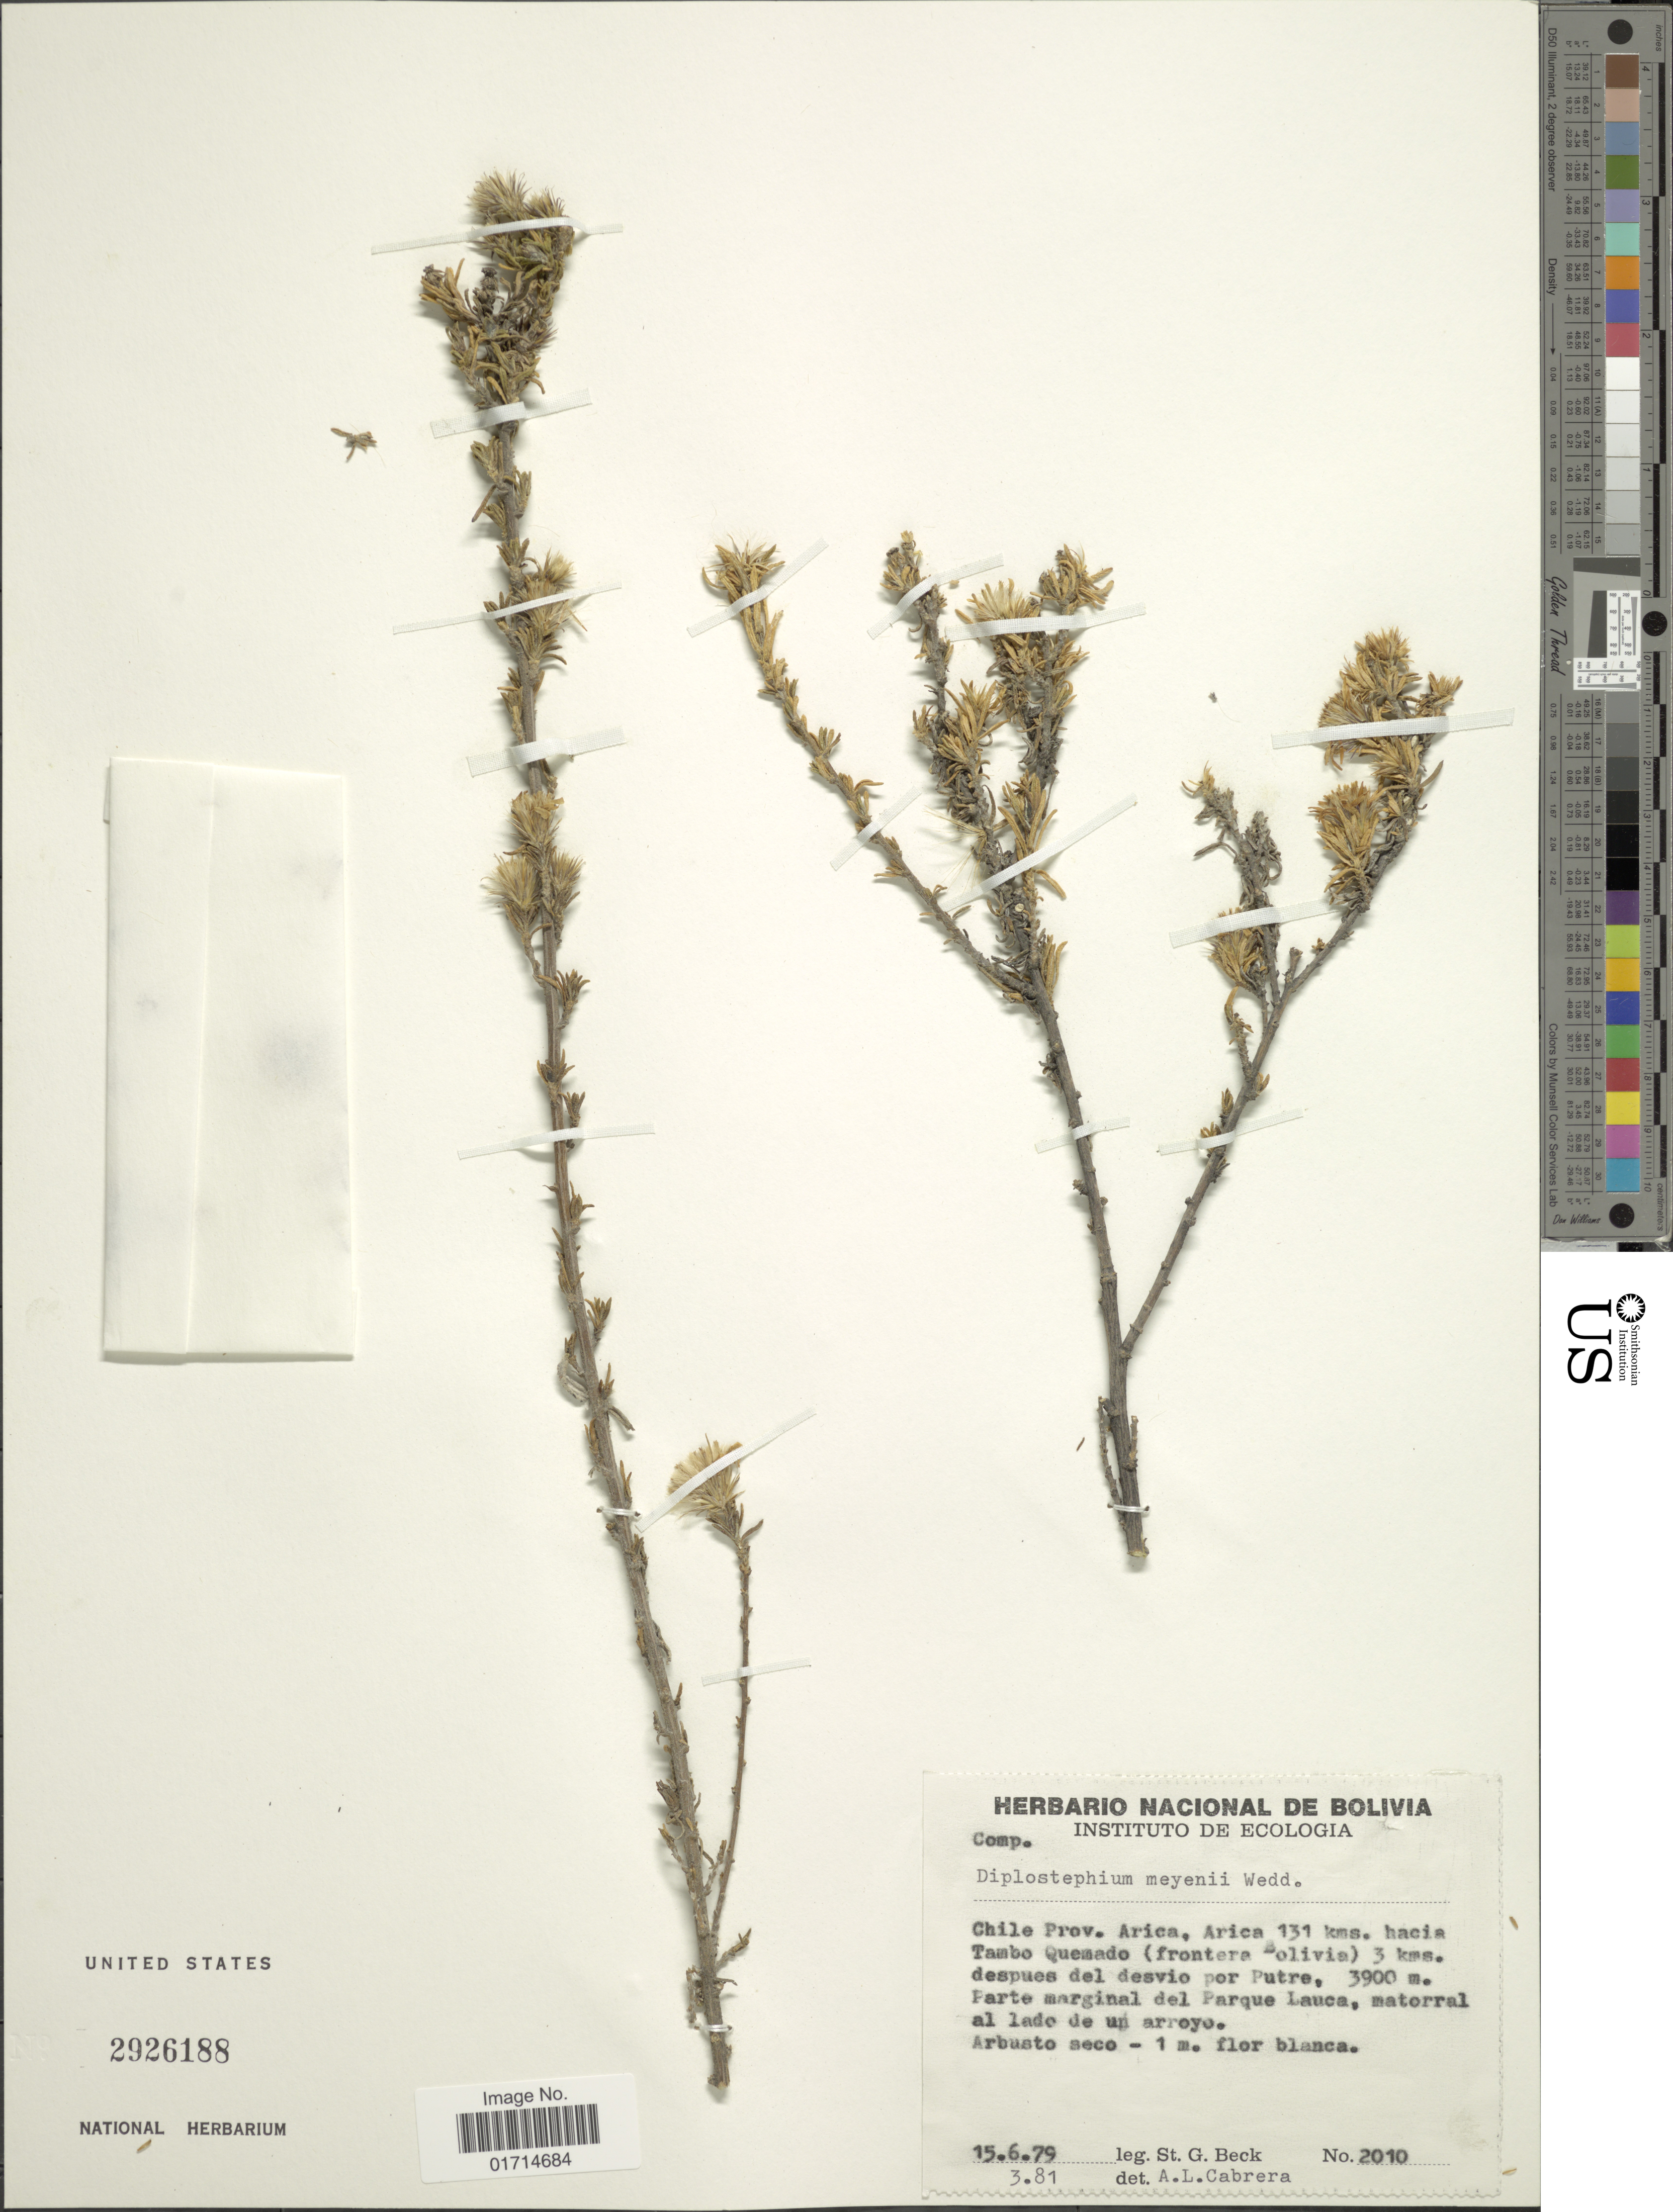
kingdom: Plantae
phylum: Tracheophyta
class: Magnoliopsida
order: Asterales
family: Asteraceae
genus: Diplostephium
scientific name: Diplostephium meyenii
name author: (Sch. Bip. ex Wedd.) S.F. Blake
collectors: S. G. Beck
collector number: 2010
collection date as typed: Transcribed d/m/y: 15/6/79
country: Chile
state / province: Arica y Parinacota (XV)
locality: Prov. Arica, Arica 131 kms. hacia Tambo Quemado (frontera Bolivia) 3 Kms. despues del desvio por Putre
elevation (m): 3900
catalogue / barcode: US 2926188